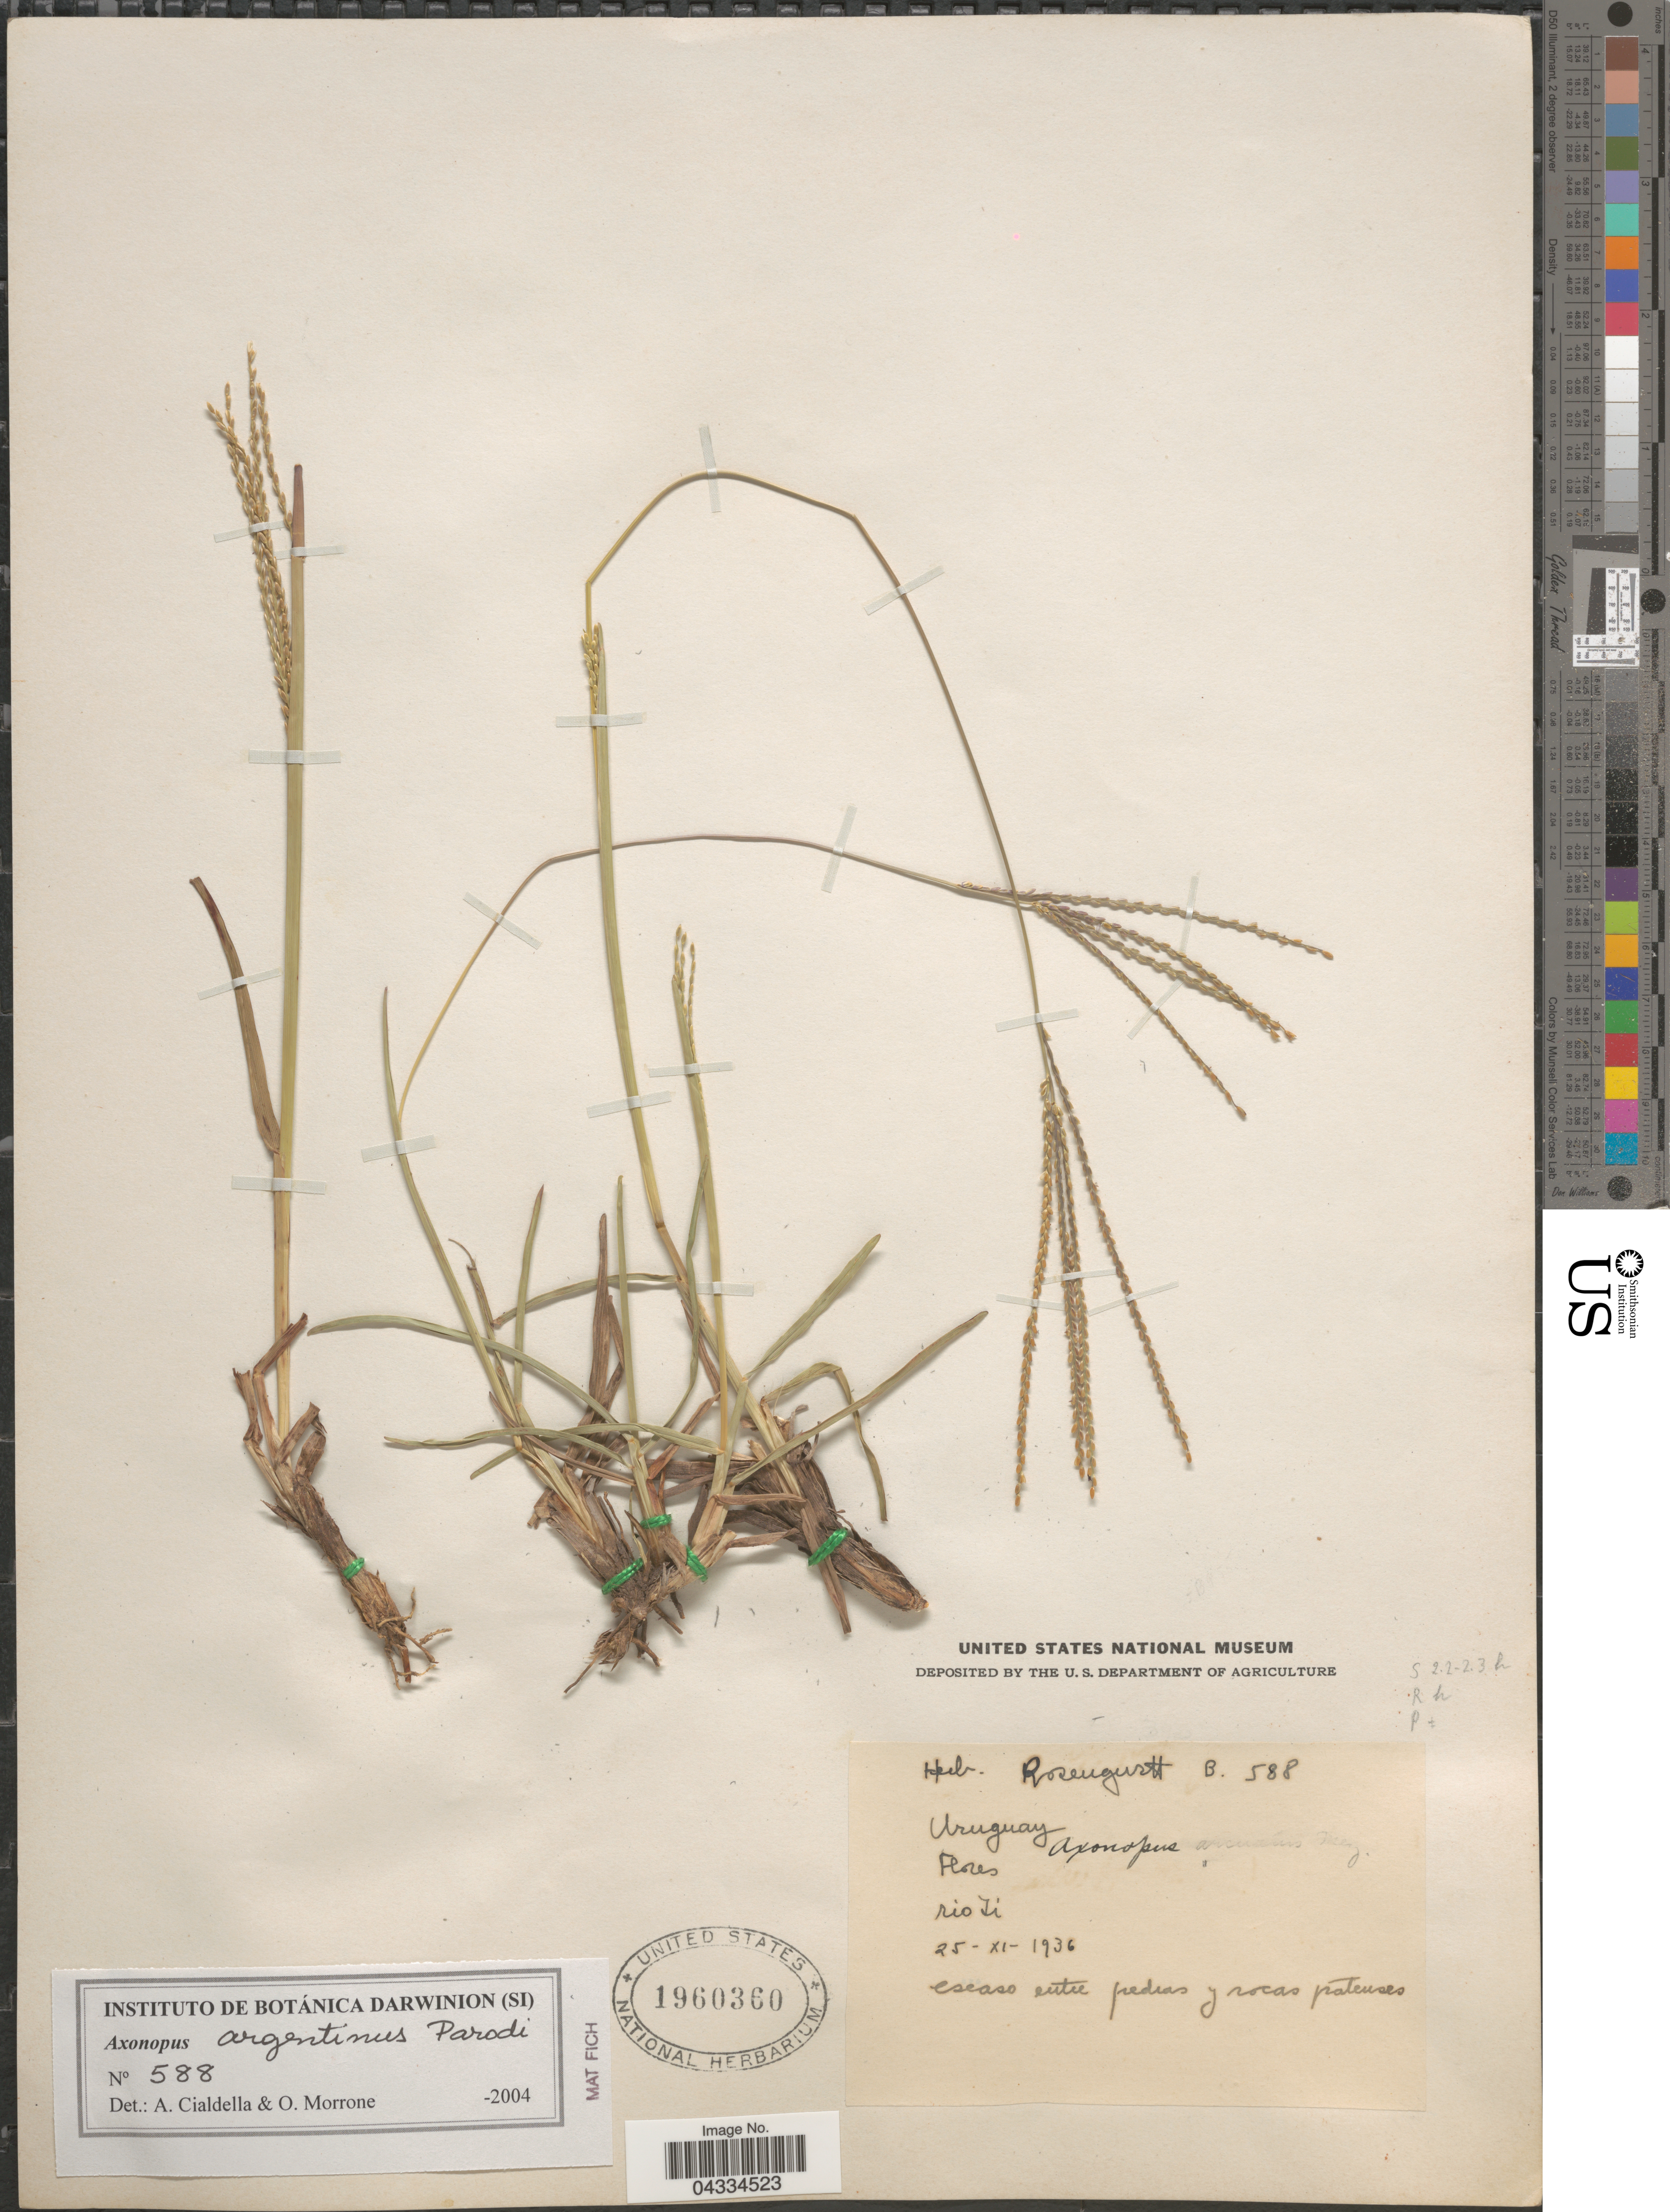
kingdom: Plantae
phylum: Tracheophyta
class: Liliopsida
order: Poales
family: Poaceae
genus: Axonopus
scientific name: Axonopus argentinus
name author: Parodi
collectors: ex herb. Rosengurtt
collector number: B588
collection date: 1936-09-25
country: Uruguay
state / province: Flores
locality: Rio Yi.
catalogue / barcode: US 1960360